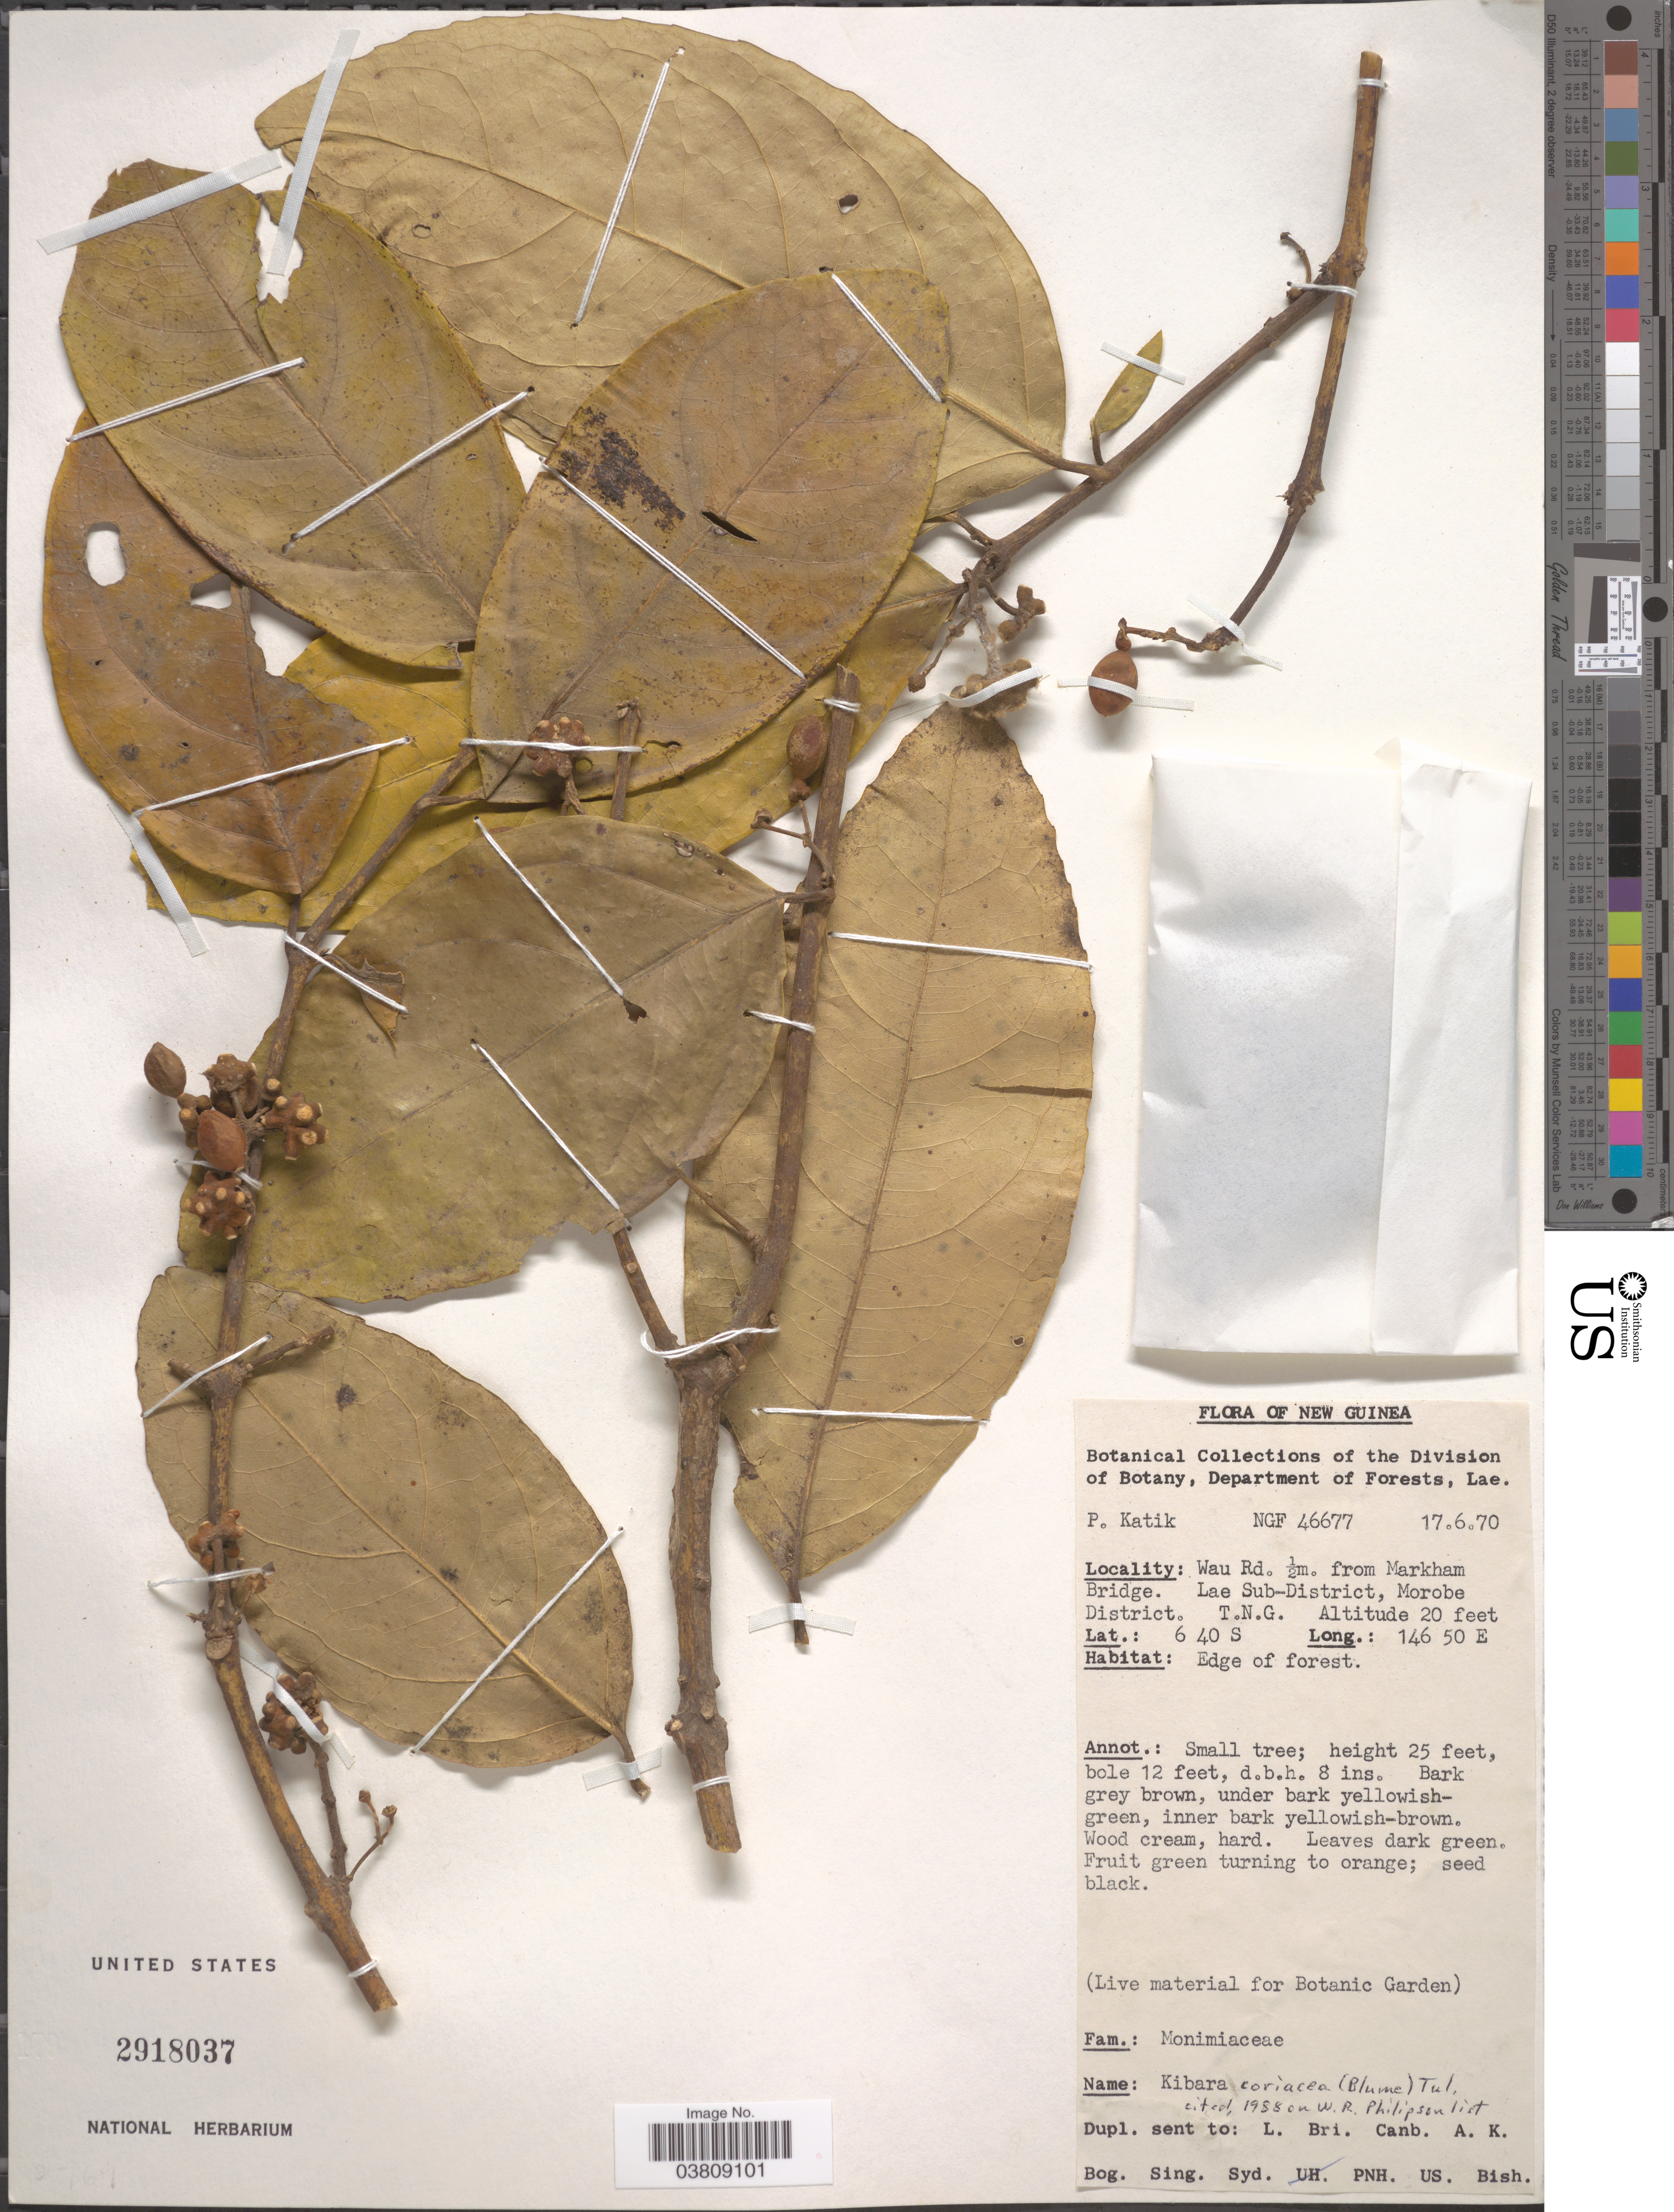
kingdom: Plantae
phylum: Tracheophyta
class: Magnoliopsida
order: Laurales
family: Monimiaceae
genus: Kibara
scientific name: Kibara coriacea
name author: (Blume) Hook. f. & Thomson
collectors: P. Katik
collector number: NGF46677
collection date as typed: Transcribed d/m/y: 17/6/70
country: Papua New Guinea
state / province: Morobe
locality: New Guinea. Wau Rd. ½m. from Markham Bridge. Lae Sub-District, Morobe District. T.N.G.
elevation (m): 6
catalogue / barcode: US 2918037